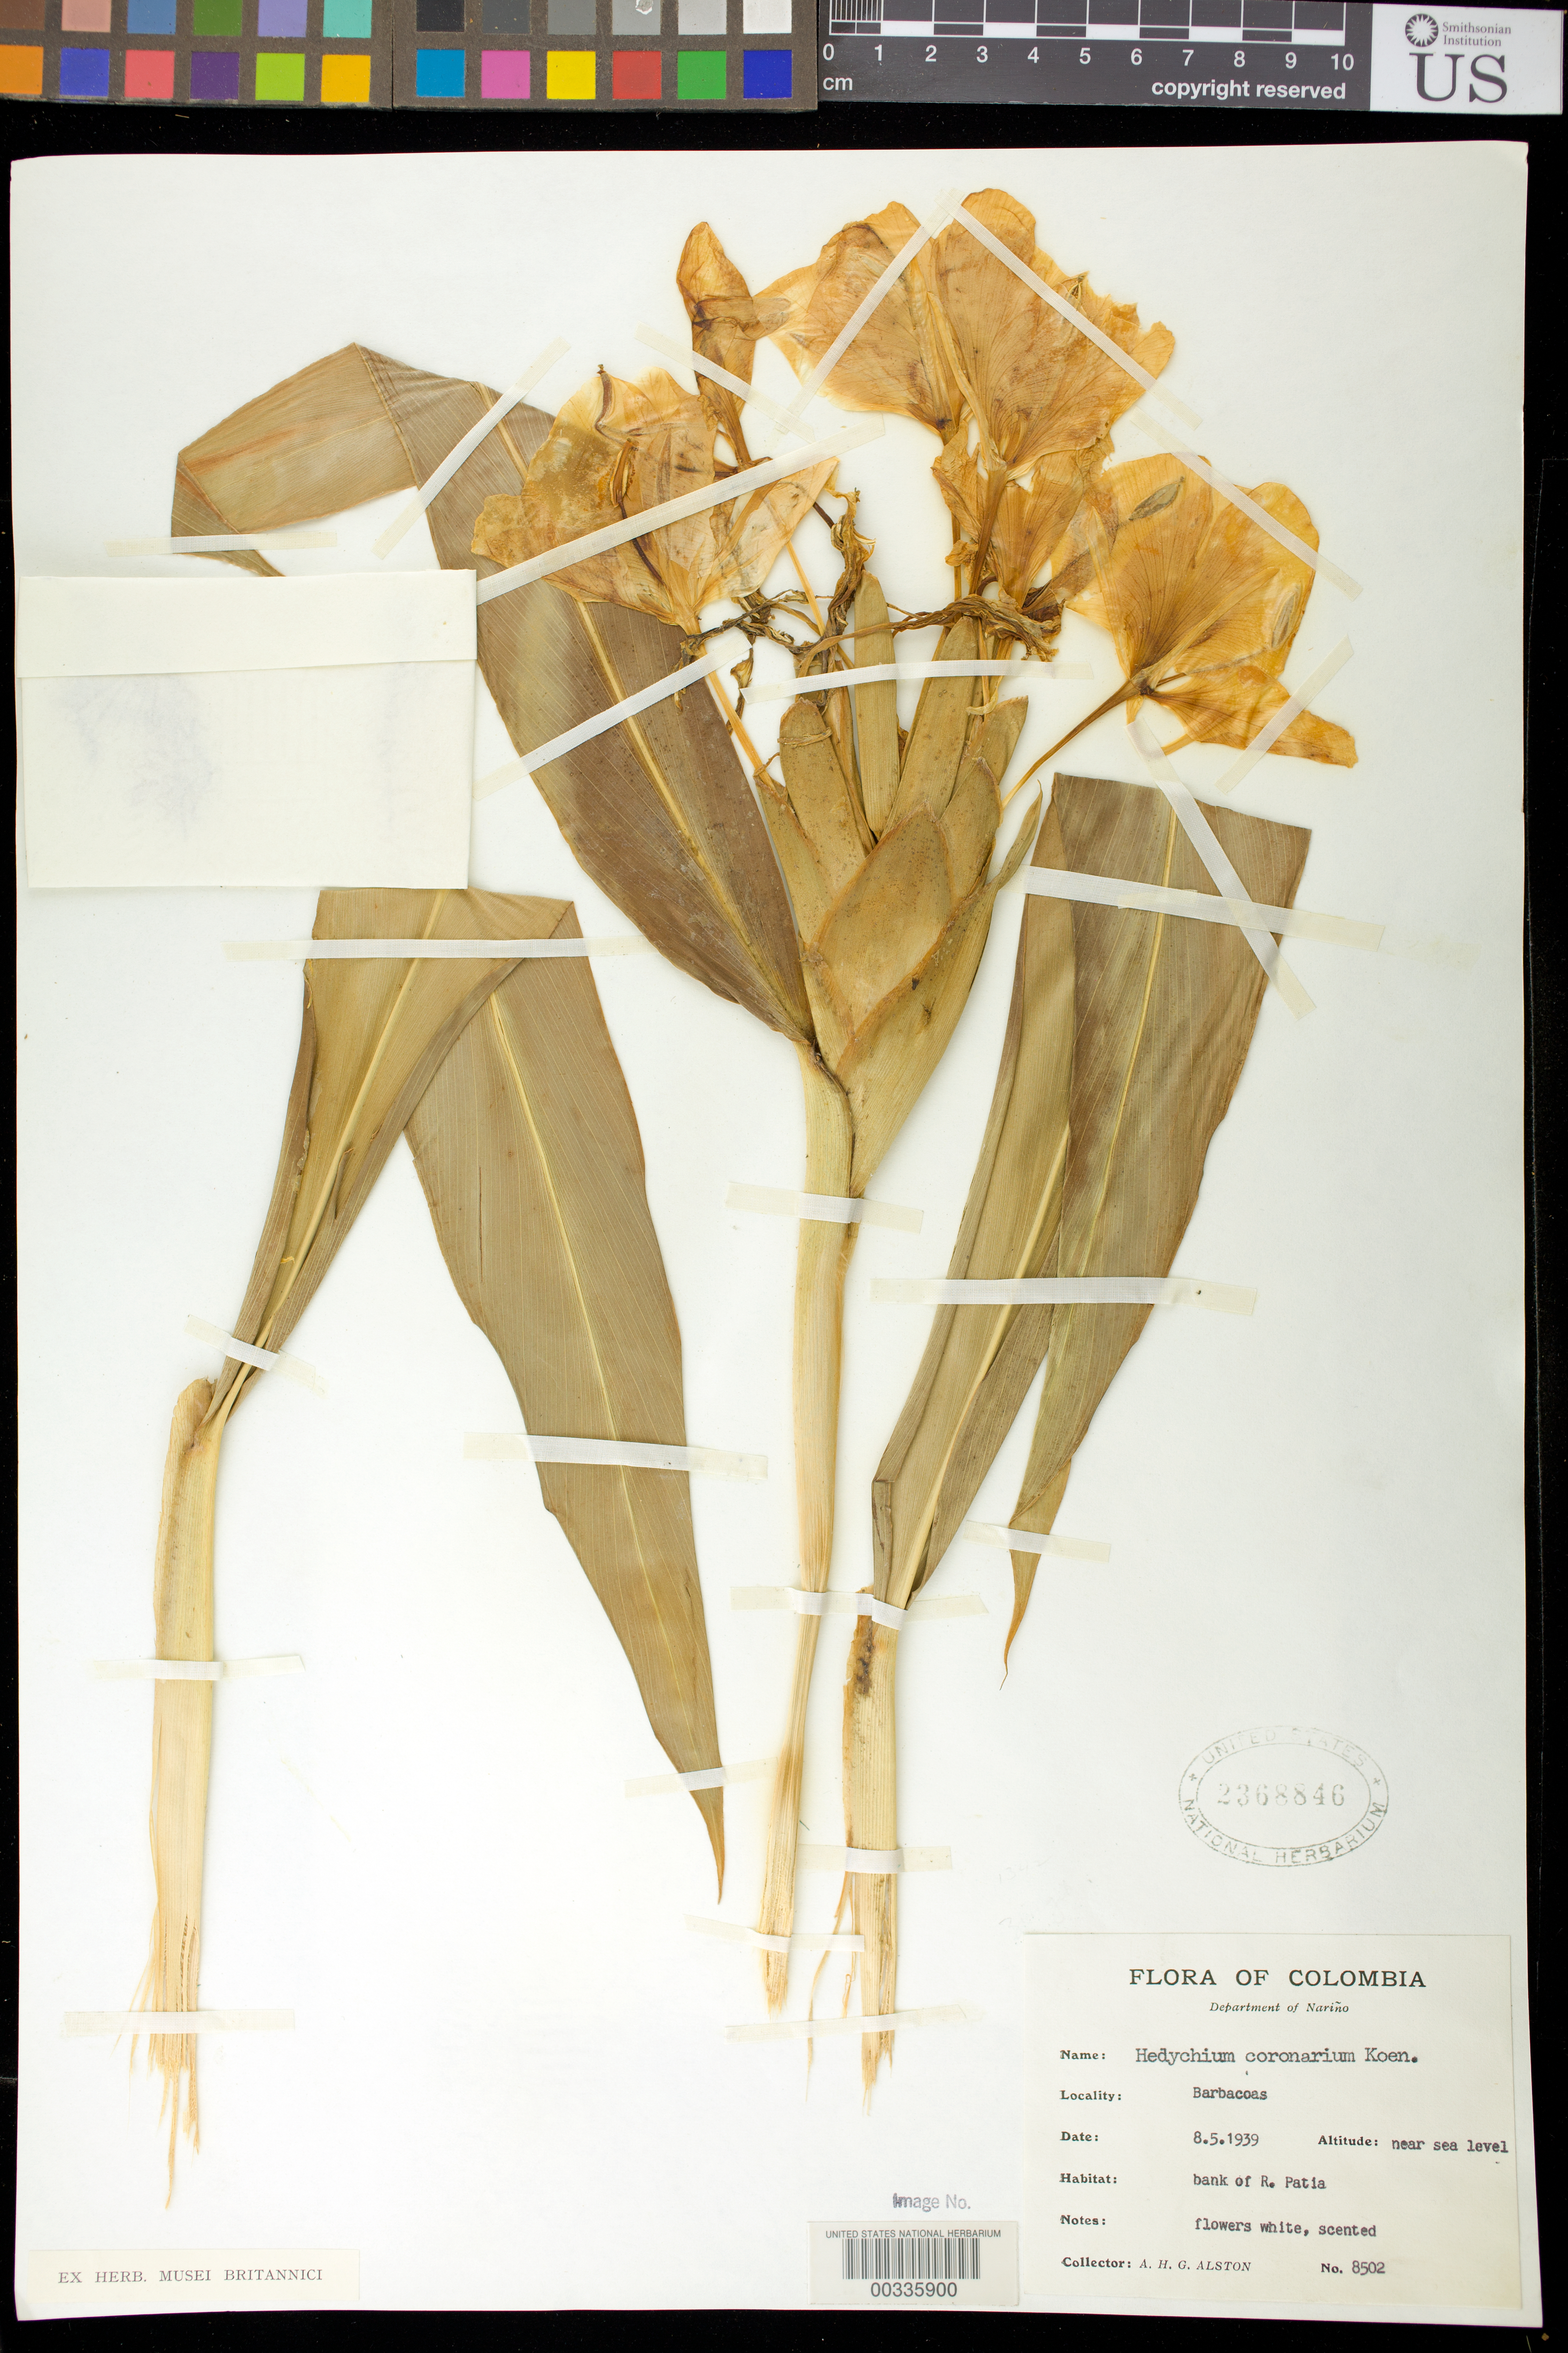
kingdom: Plantae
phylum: Tracheophyta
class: Liliopsida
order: Zingiberales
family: Zingiberaceae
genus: Hedychium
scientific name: Hedychium coronarium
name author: J. Koenig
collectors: A. H. Alston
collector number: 8502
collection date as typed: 05 Aug 1939 or 08 May 1939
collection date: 1939-05-08 or 1939-08-05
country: Colombia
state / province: Nariño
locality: Barbacoas, bank of Rio Patia, near sea level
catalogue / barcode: US 2368846